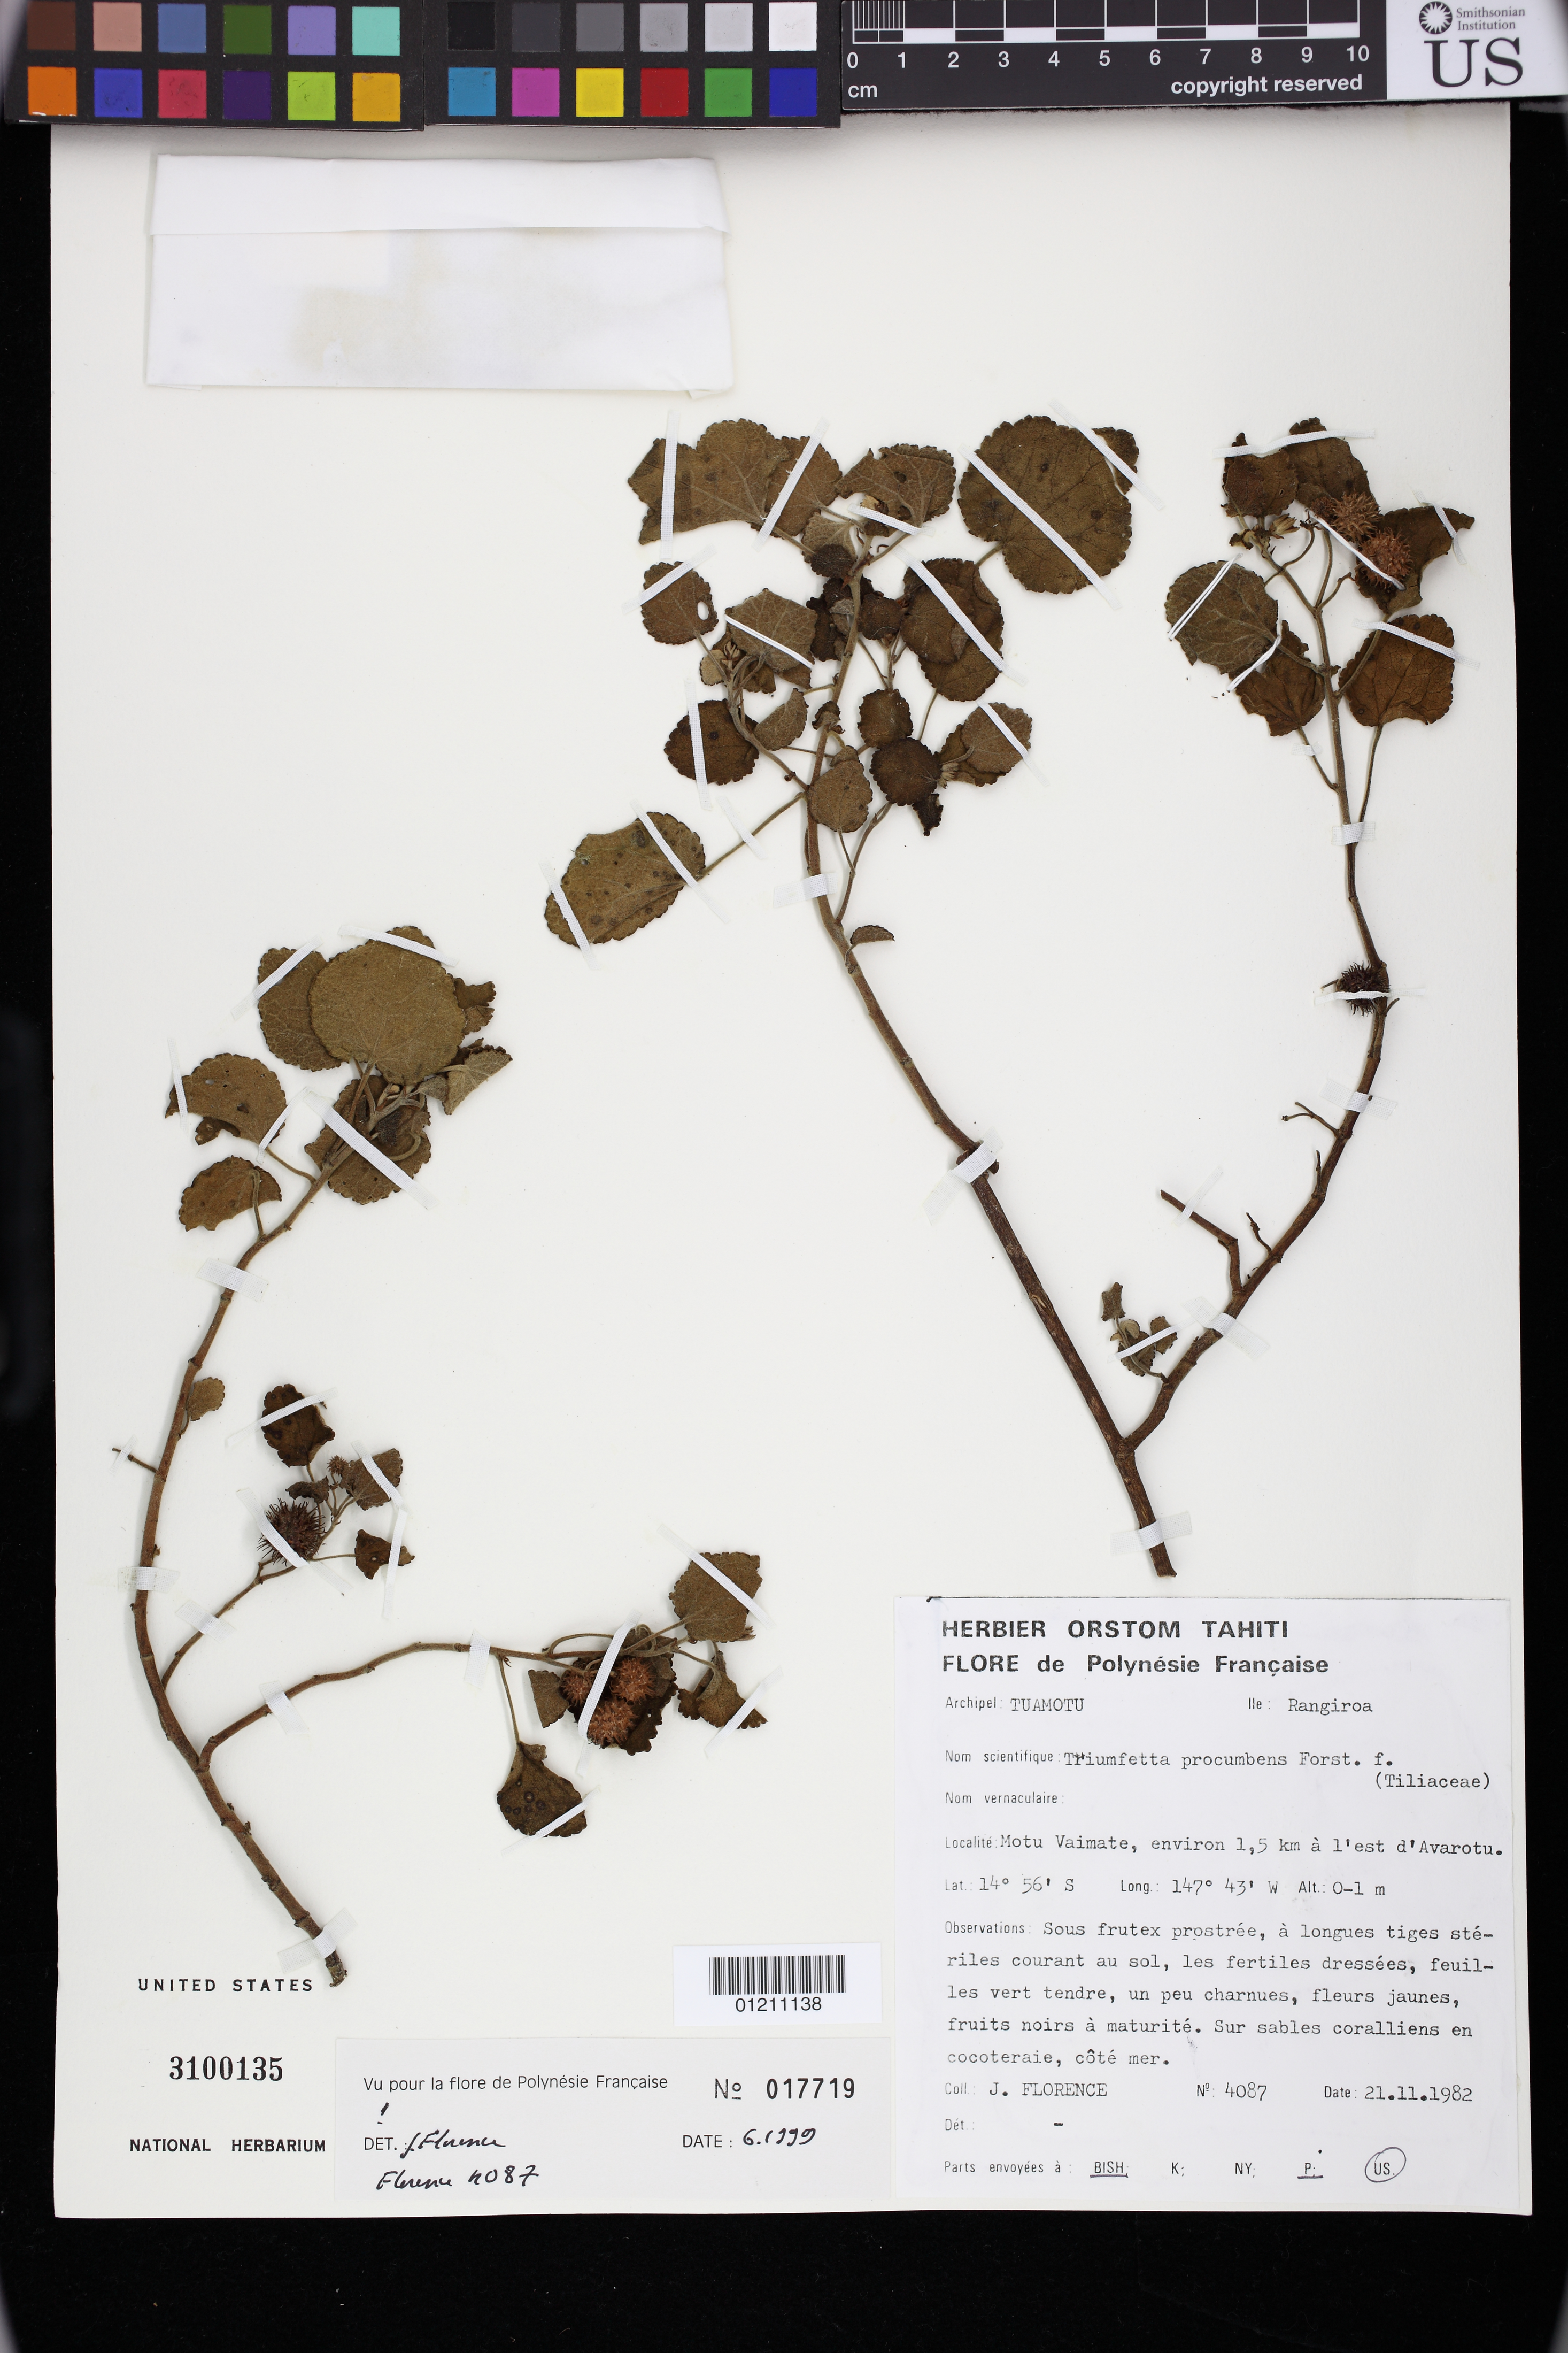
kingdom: Plantae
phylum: Tracheophyta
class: Magnoliopsida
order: Malvales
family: Malvaceae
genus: Triumfetta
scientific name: Triumfetta procumbens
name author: G. Forst.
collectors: J. Florence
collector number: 4087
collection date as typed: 21 Nov 1982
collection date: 1982-11-21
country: French Polynesia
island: Rangiroa [Deans] Atoll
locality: Motu Vaimate, environ 1.5 km a l'est d'Avarotu.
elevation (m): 0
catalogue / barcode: US 3100135